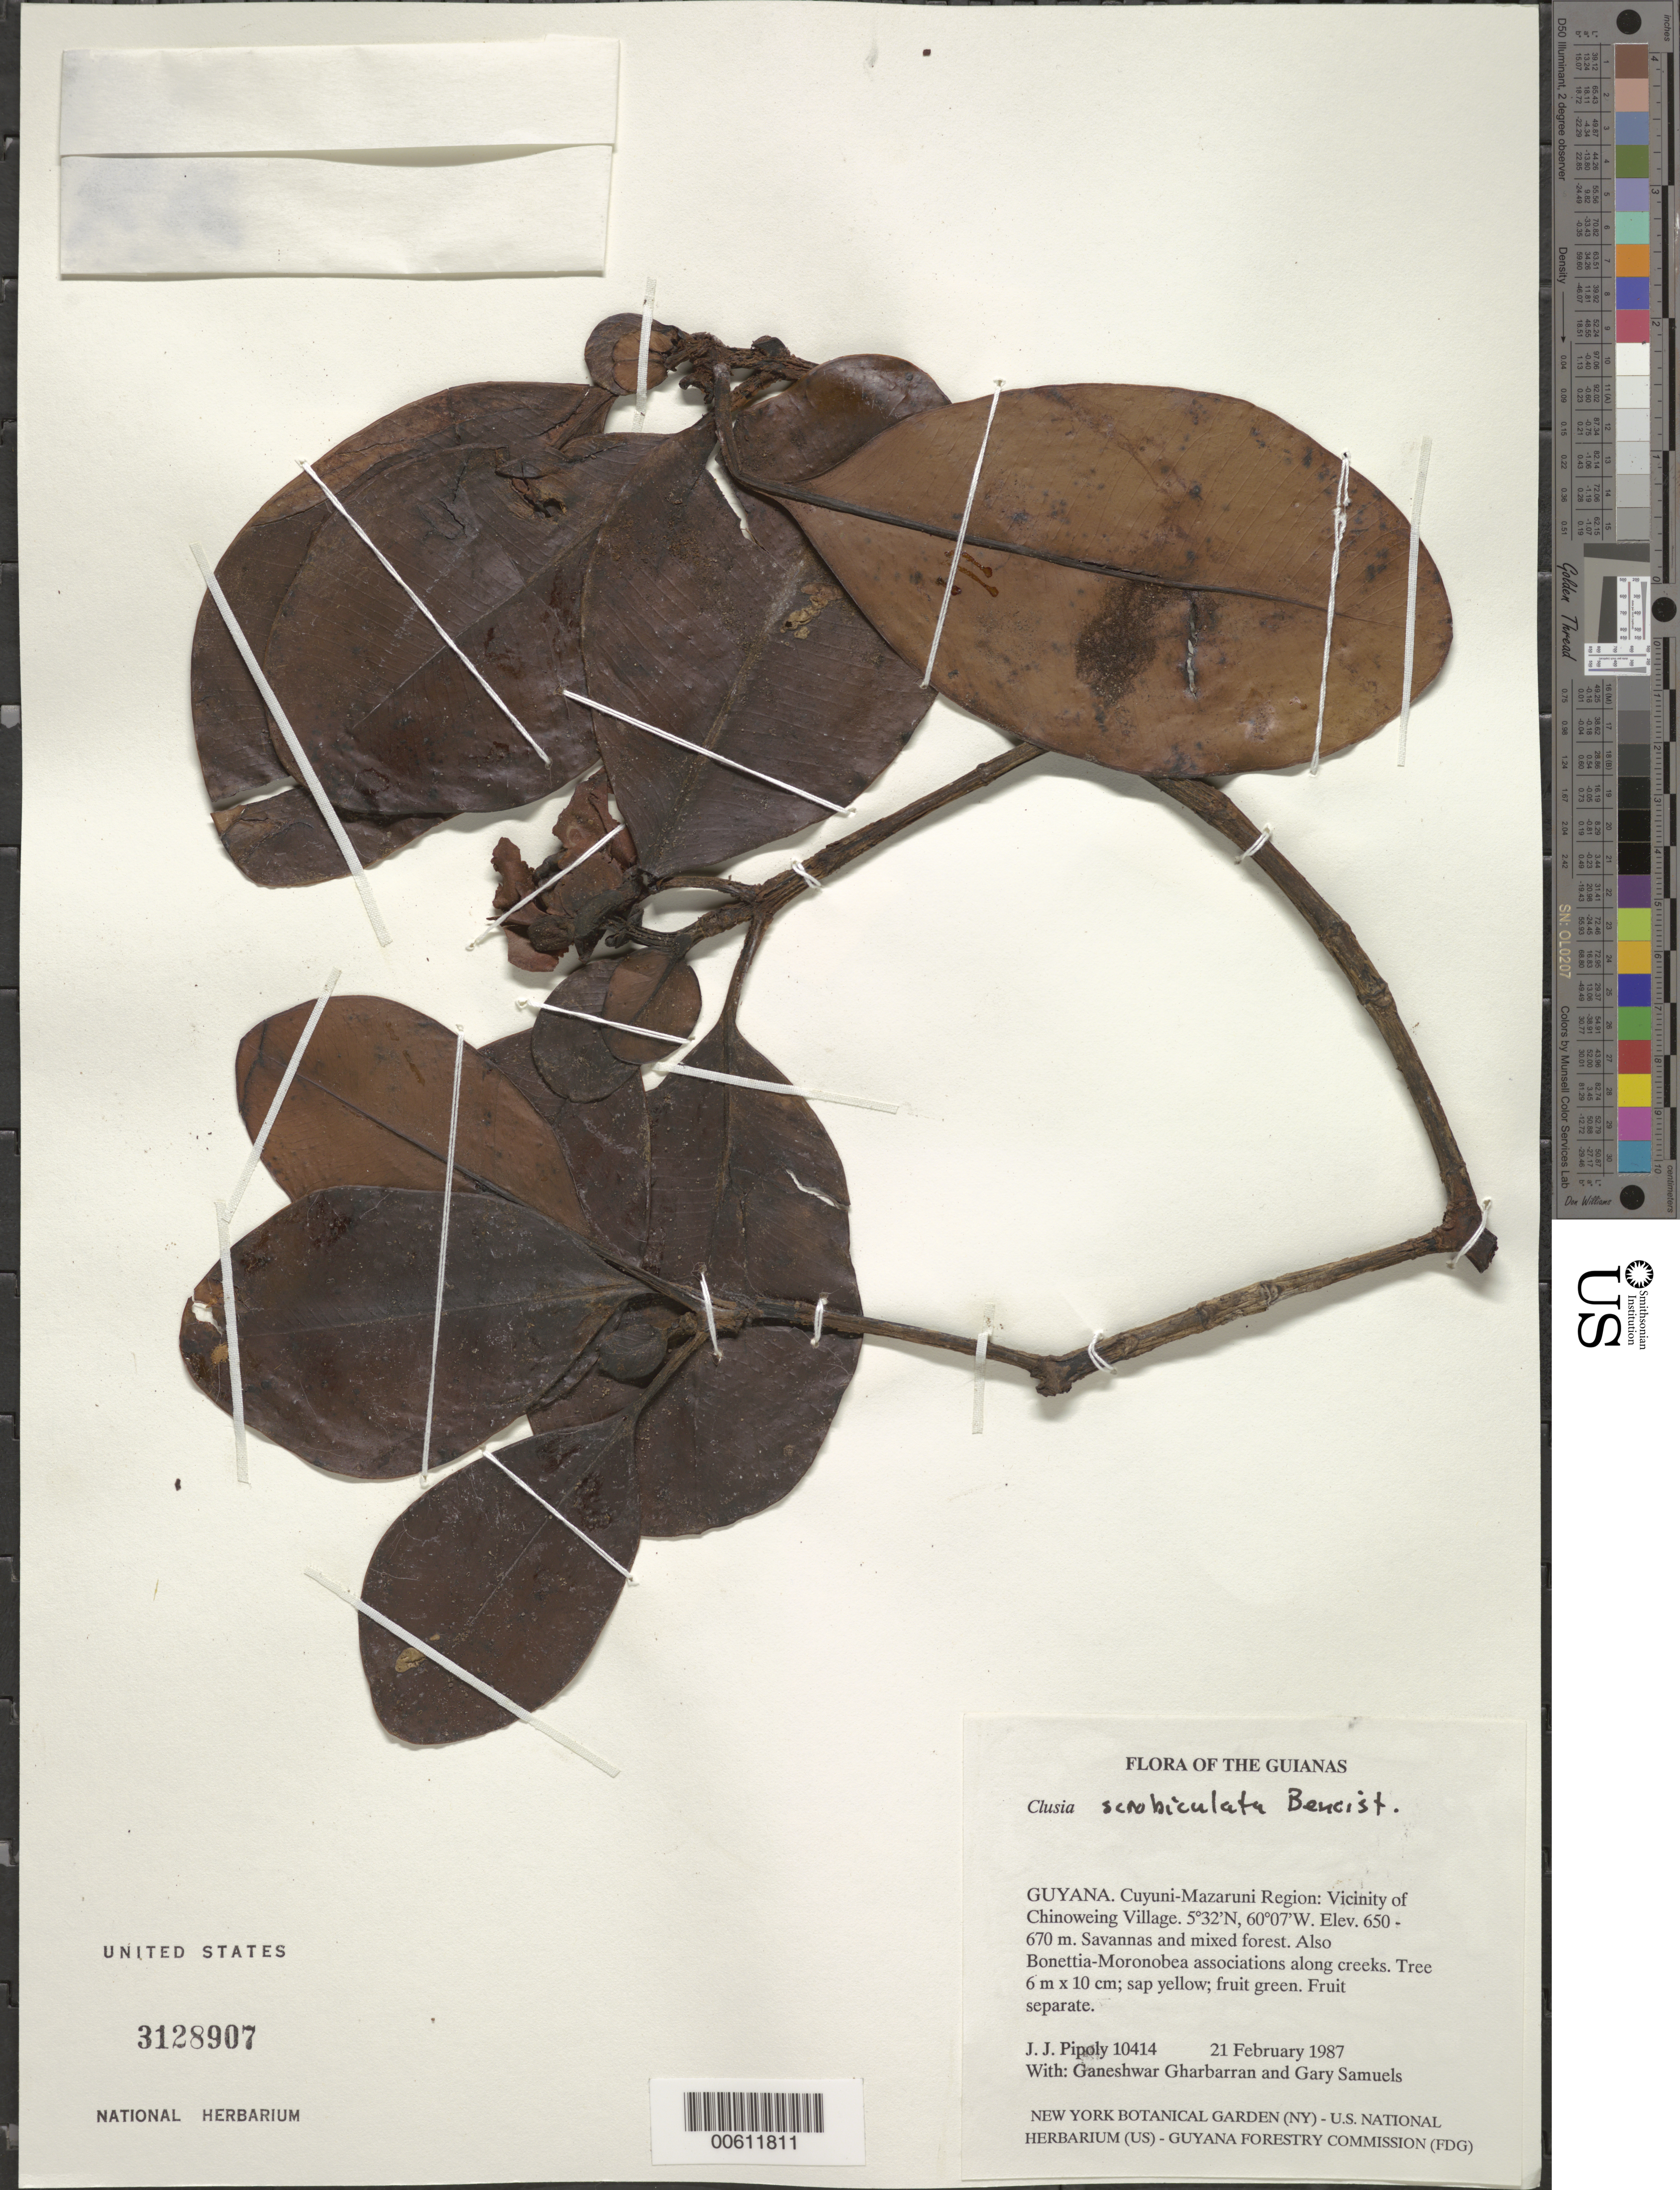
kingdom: Plantae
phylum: Tracheophyta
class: Magnoliopsida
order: Malpighiales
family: Clusiaceae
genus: Clusia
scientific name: Clusia scrobiculata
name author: Benoist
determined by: Pipoly, J. J., III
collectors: J. J. Pipoly, G. Gharbarran & G. Samuels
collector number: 10414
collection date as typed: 21 February 1987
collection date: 1987-02-21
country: Guyana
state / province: Cuyuni-Mazaruni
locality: Vicinity of Chinoweing Village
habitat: Savannas and mixed forest. Also Bonnetia-Moronobea associations along creeks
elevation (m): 650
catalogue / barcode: US 3128907